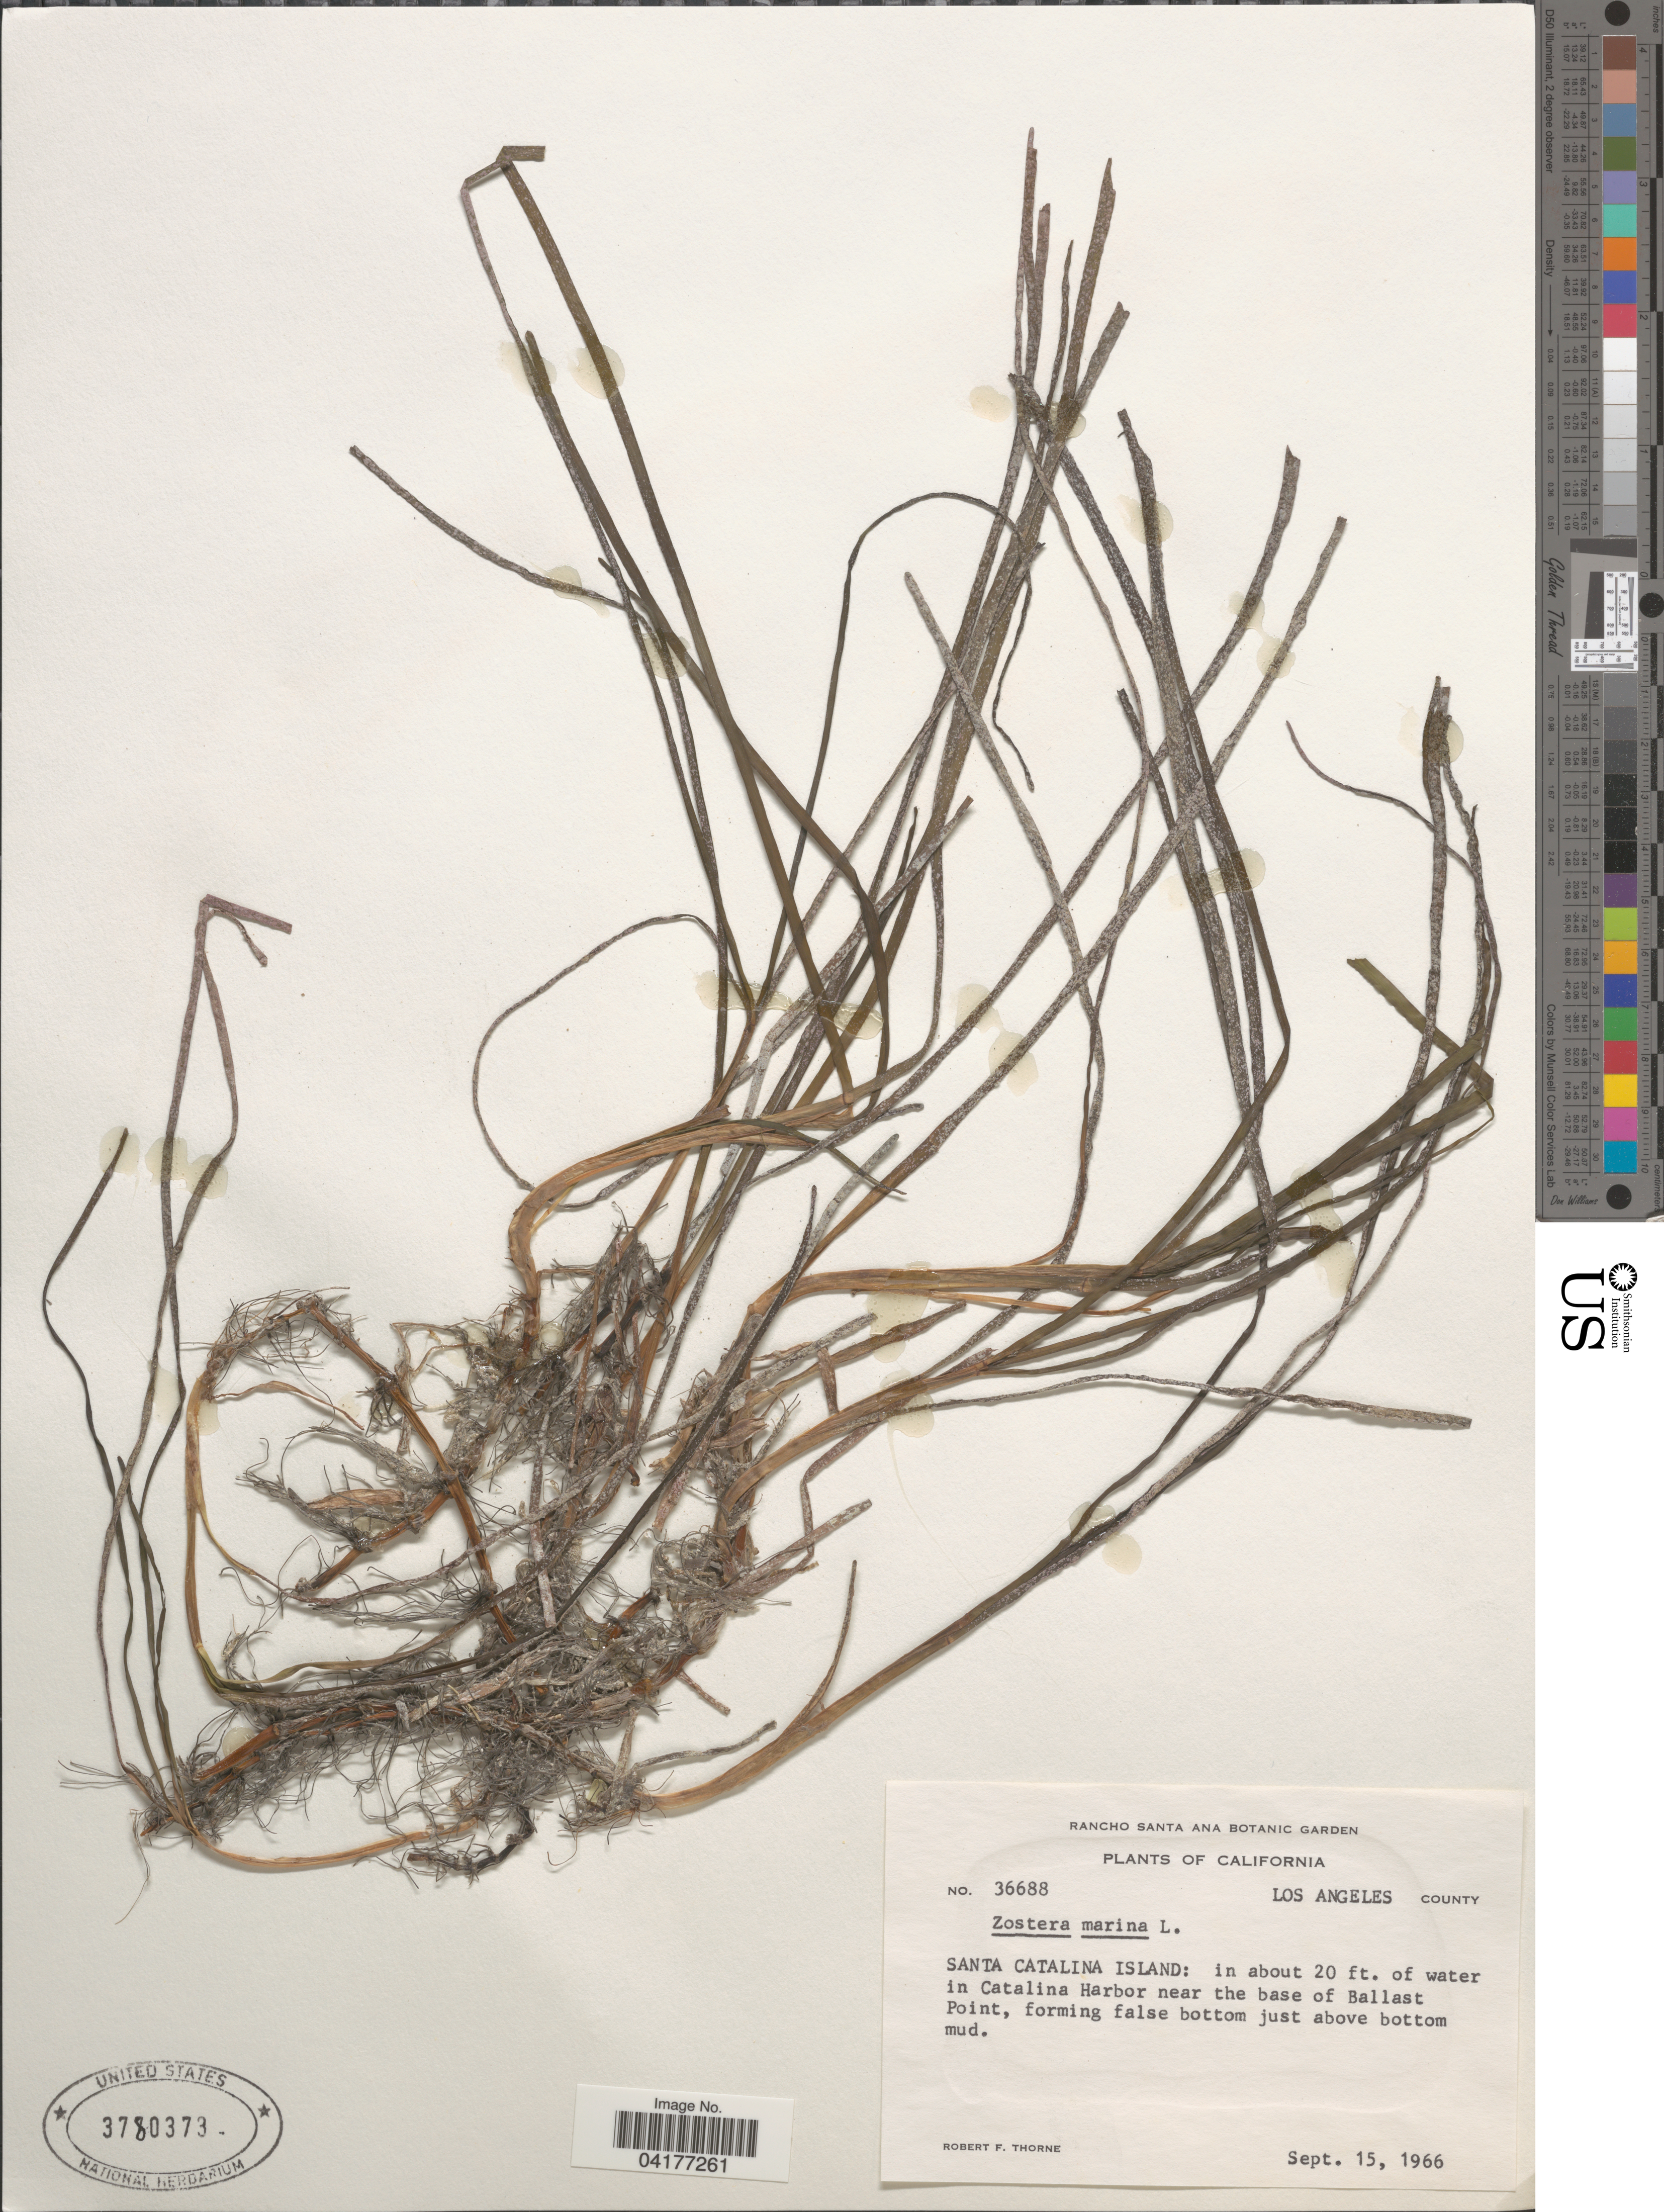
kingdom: Plantae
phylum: Tracheophyta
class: Liliopsida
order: Alismatales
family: Zosteraceae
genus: Zostera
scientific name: Zostera marina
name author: L.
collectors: R. F. Thorne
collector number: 36688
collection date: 1966-09-15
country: United States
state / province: California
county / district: Los Angeles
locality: Los Angeles County. Santa Catalina Island: in about 20 ft. of water in Catalina Harbor near the base of Ballast Point.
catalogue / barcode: US 3780373